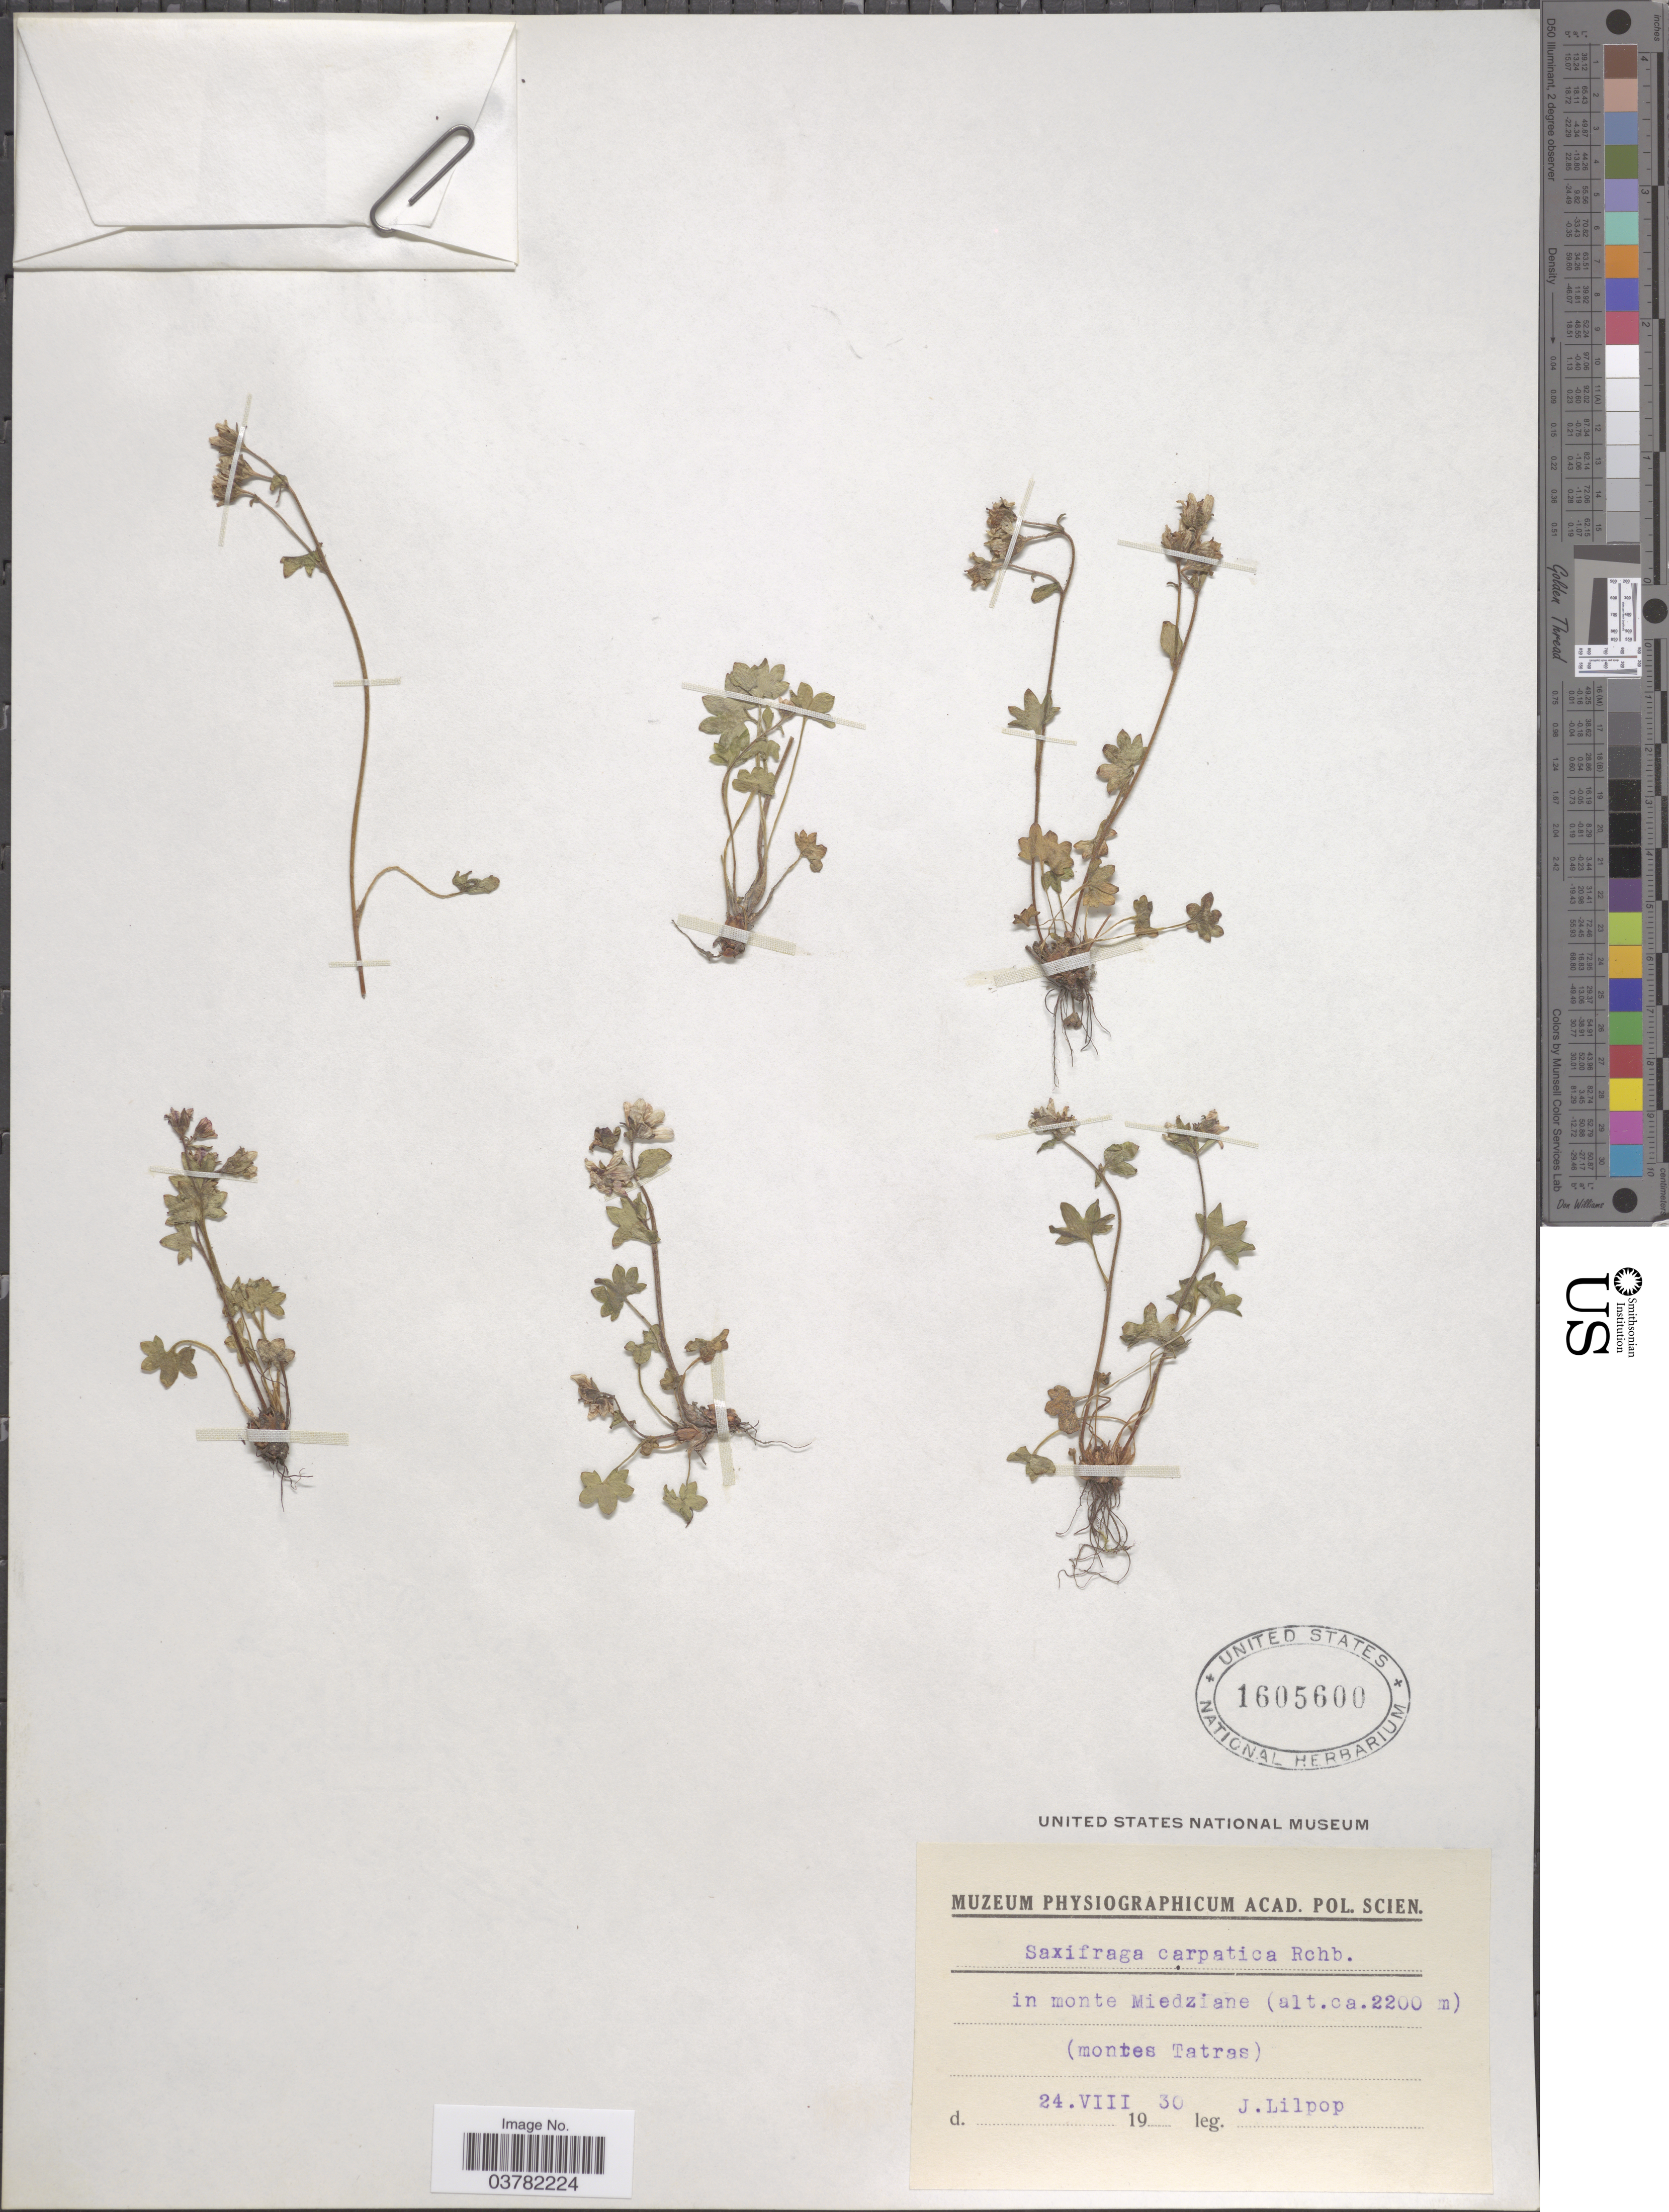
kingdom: Plantae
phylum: Tracheophyta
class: Magnoliopsida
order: Saxifragales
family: Saxifragaceae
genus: Saxifraga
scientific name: Saxifraga carpatica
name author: Sternb.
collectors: J. Lilpop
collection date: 1930-08-24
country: Poland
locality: In monte Miedziane (montes Tatras).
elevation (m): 2200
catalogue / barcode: US 1605600